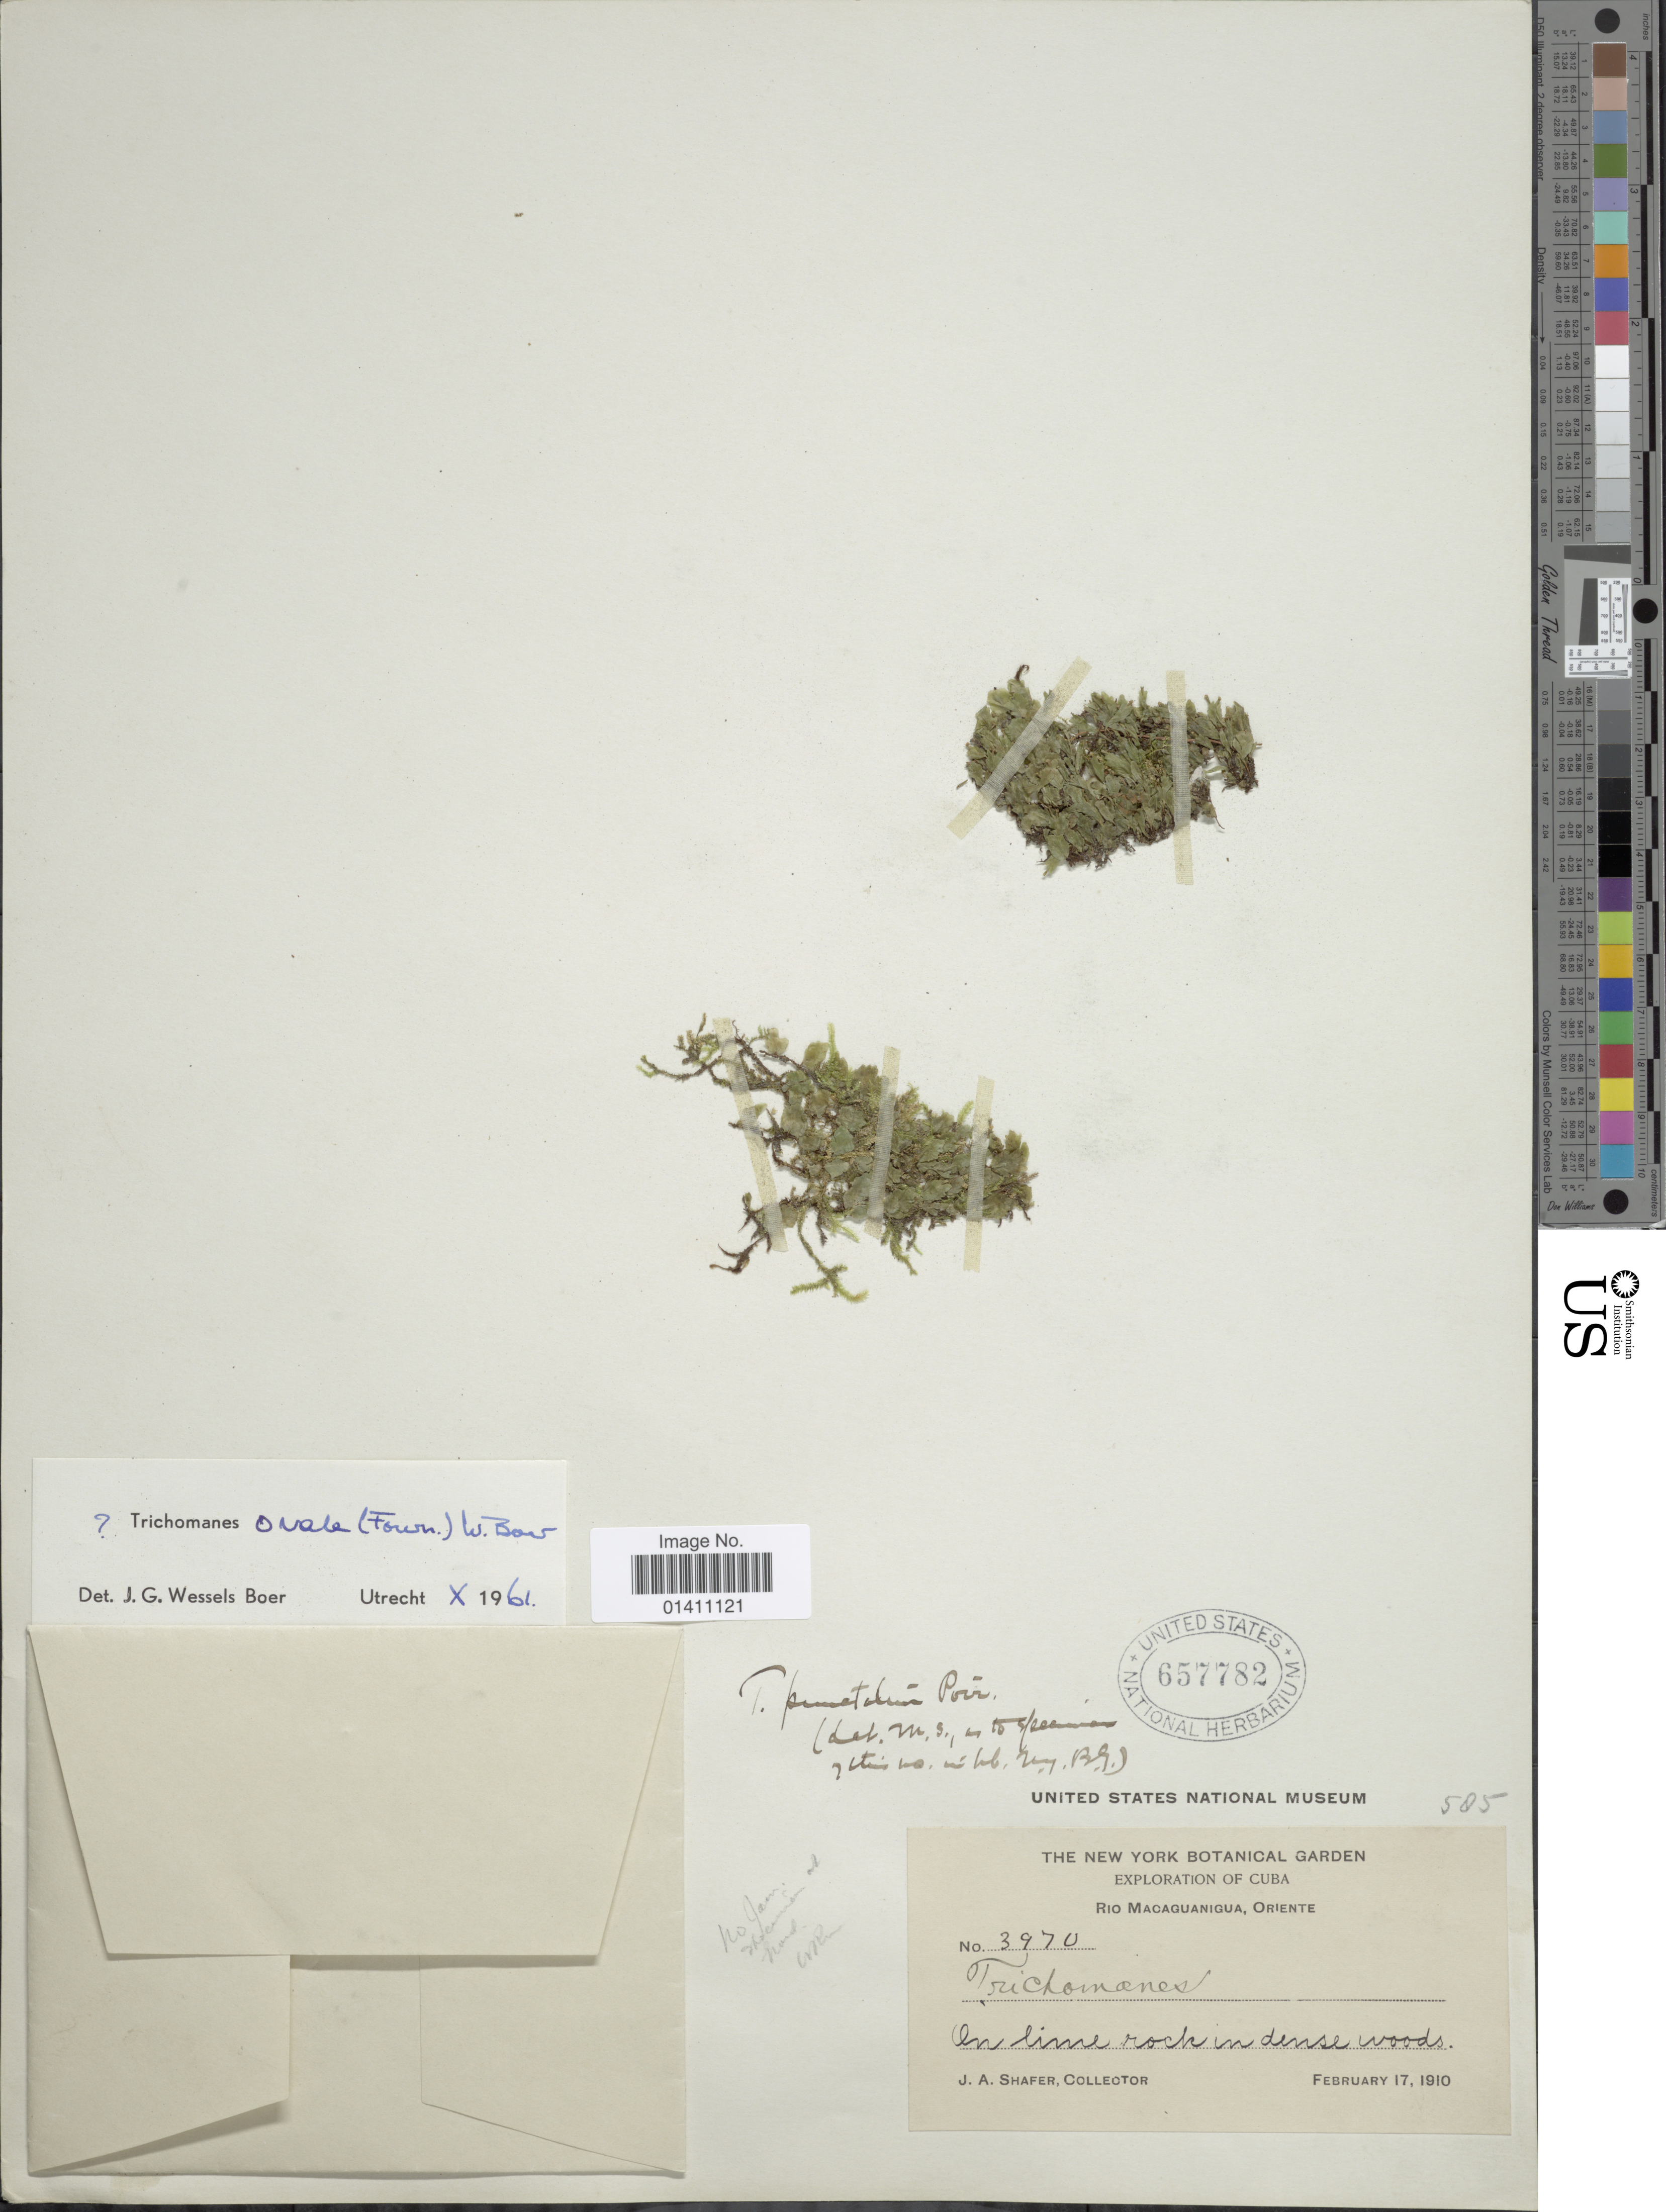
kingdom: Plantae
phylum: Tracheophyta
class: Polypodiopsida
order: Hymenophyllales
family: Hymenophyllaceae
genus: Didymoglossum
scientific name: Didymoglossum ovale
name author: E. Fourn.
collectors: J. A. Shafer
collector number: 3970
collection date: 1910-02-17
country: Cuba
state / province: Oriente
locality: Rio Macaguaniqua.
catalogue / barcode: US 657782